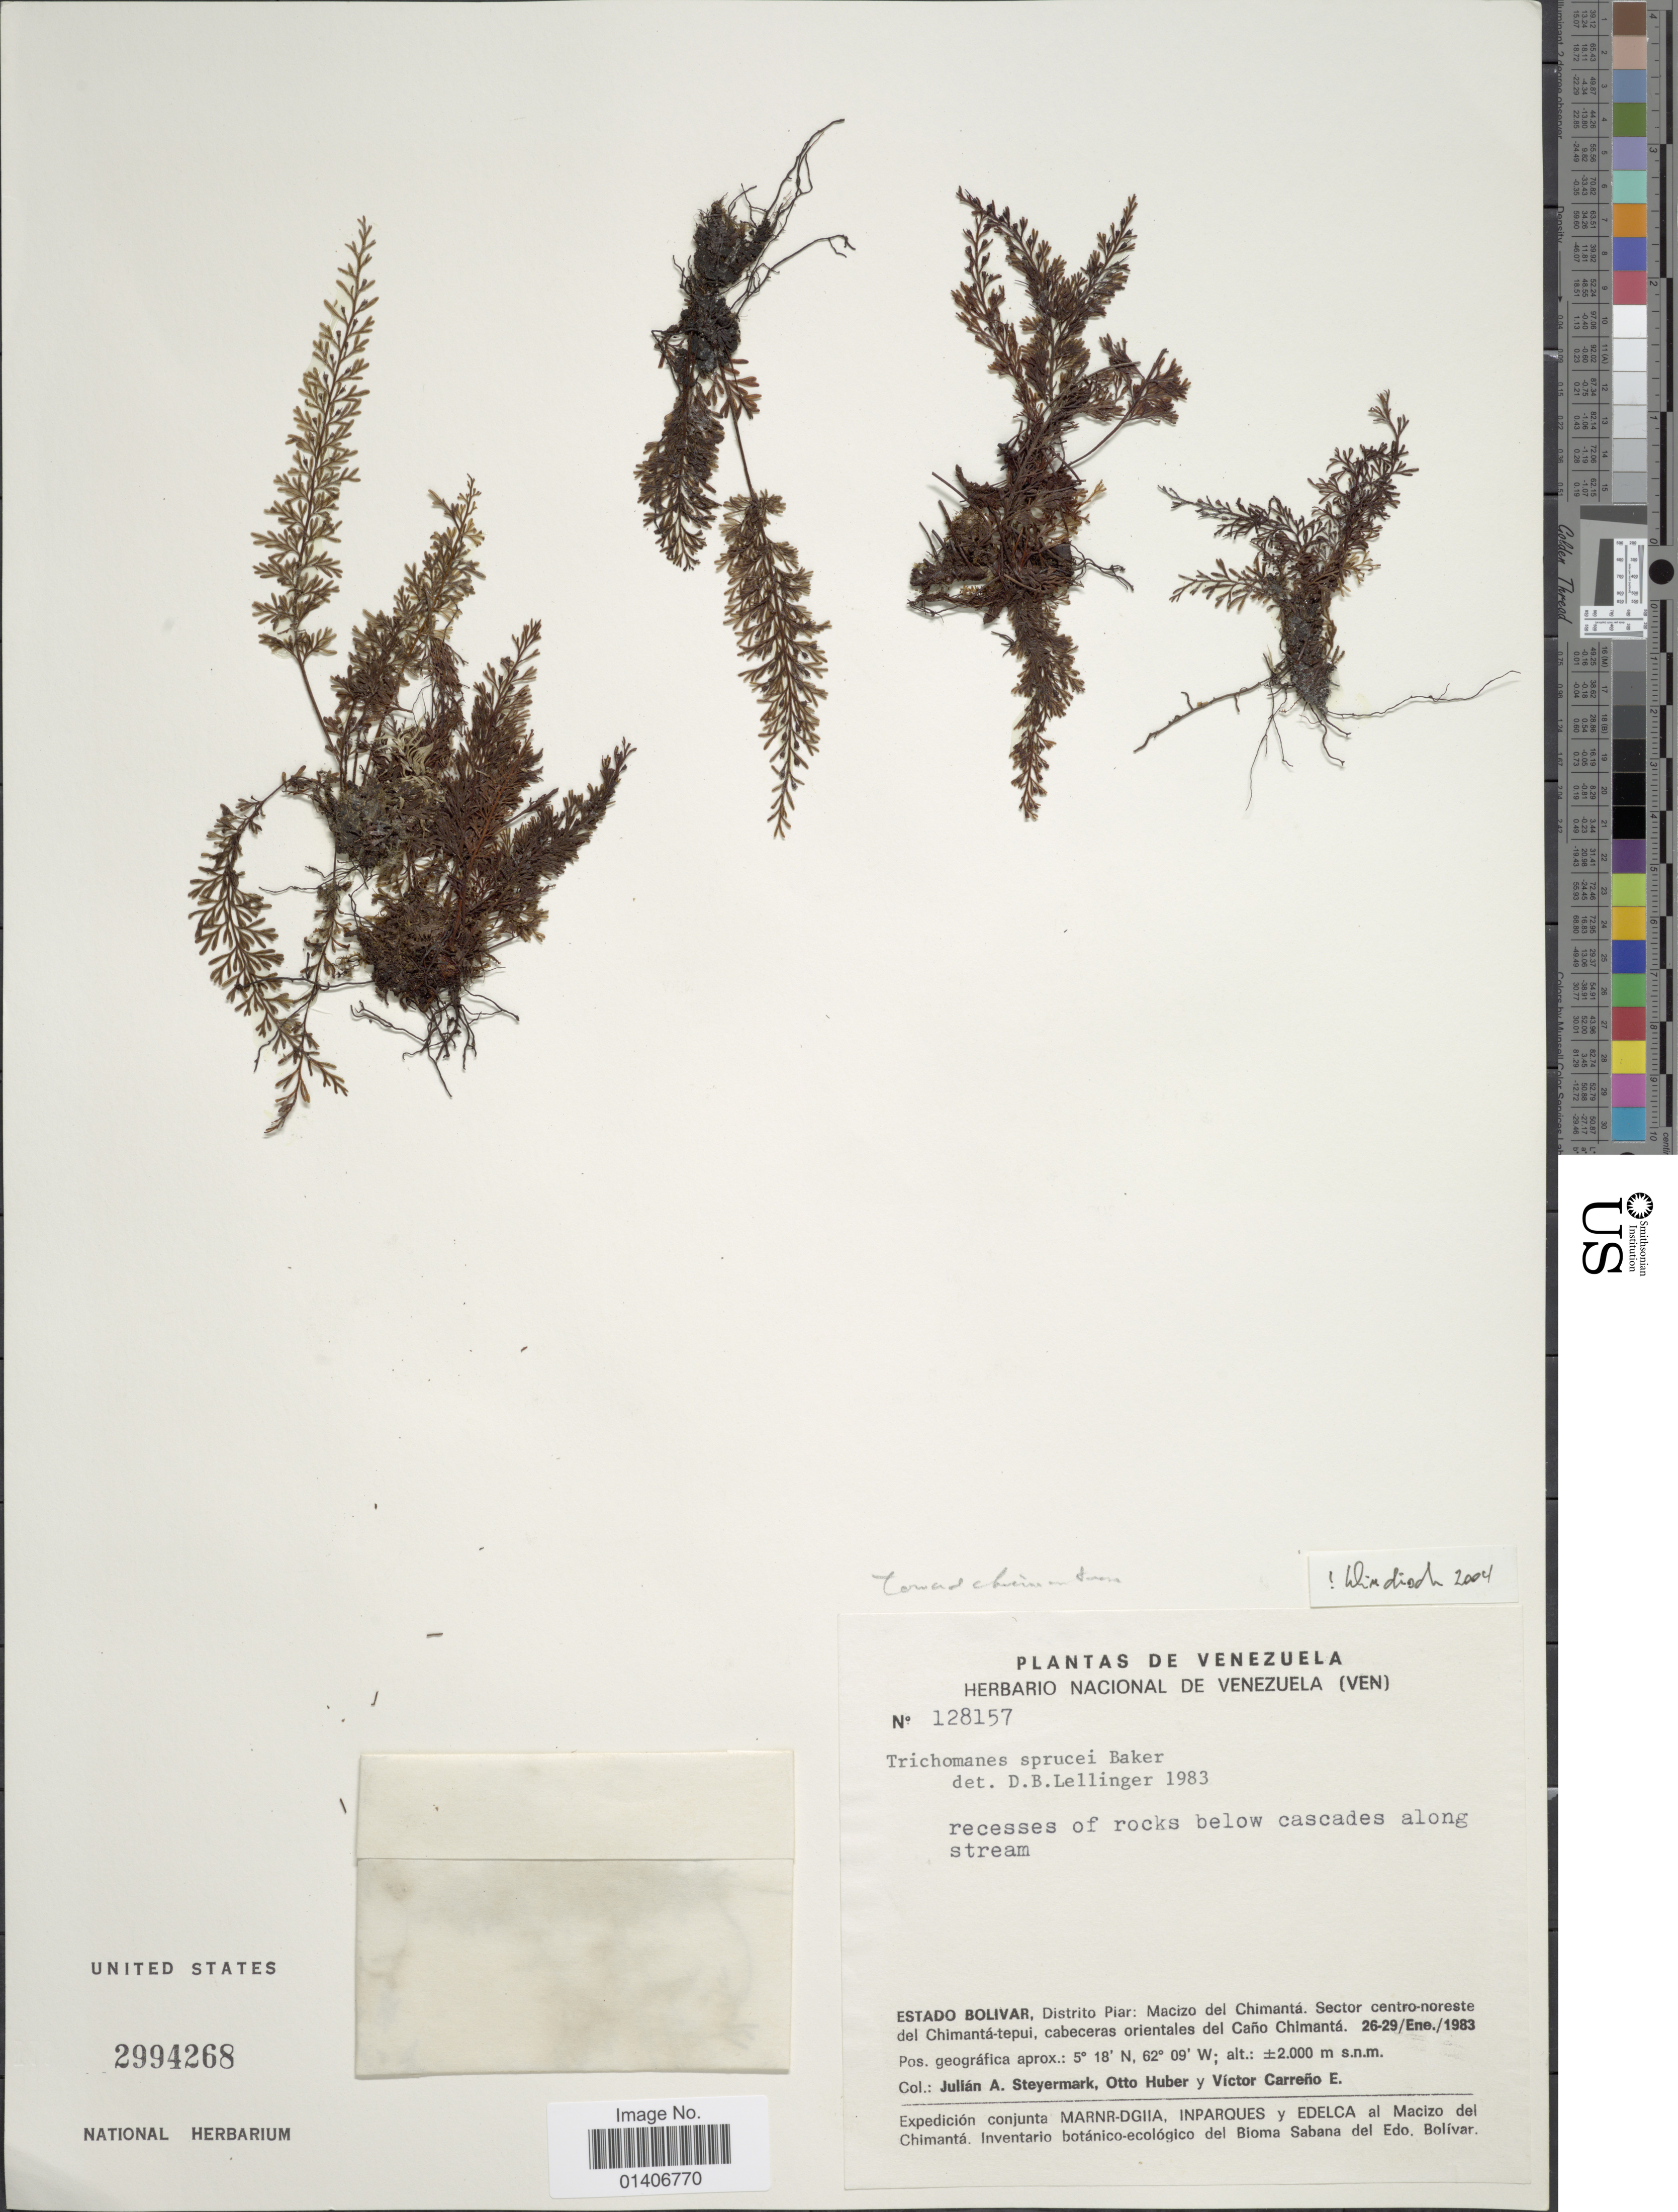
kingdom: Plantae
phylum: Tracheophyta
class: Polypodiopsida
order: Hymenophyllales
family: Hymenophyllaceae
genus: Abrodictyum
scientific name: Abrodictyum sprucei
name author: (Baker) Ebihara & Dubuisson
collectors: J. Steyermark, O. Huber & V. Carreño E.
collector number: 128157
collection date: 1983-01-26/1983-01-29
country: Venezuela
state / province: Bolivar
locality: Distrito Piar: Macizo del Chimantá Sector centro-noreste del Chimantá-tepui, cabeceras orientales del Caño Chimantá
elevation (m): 2000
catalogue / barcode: US 2994268